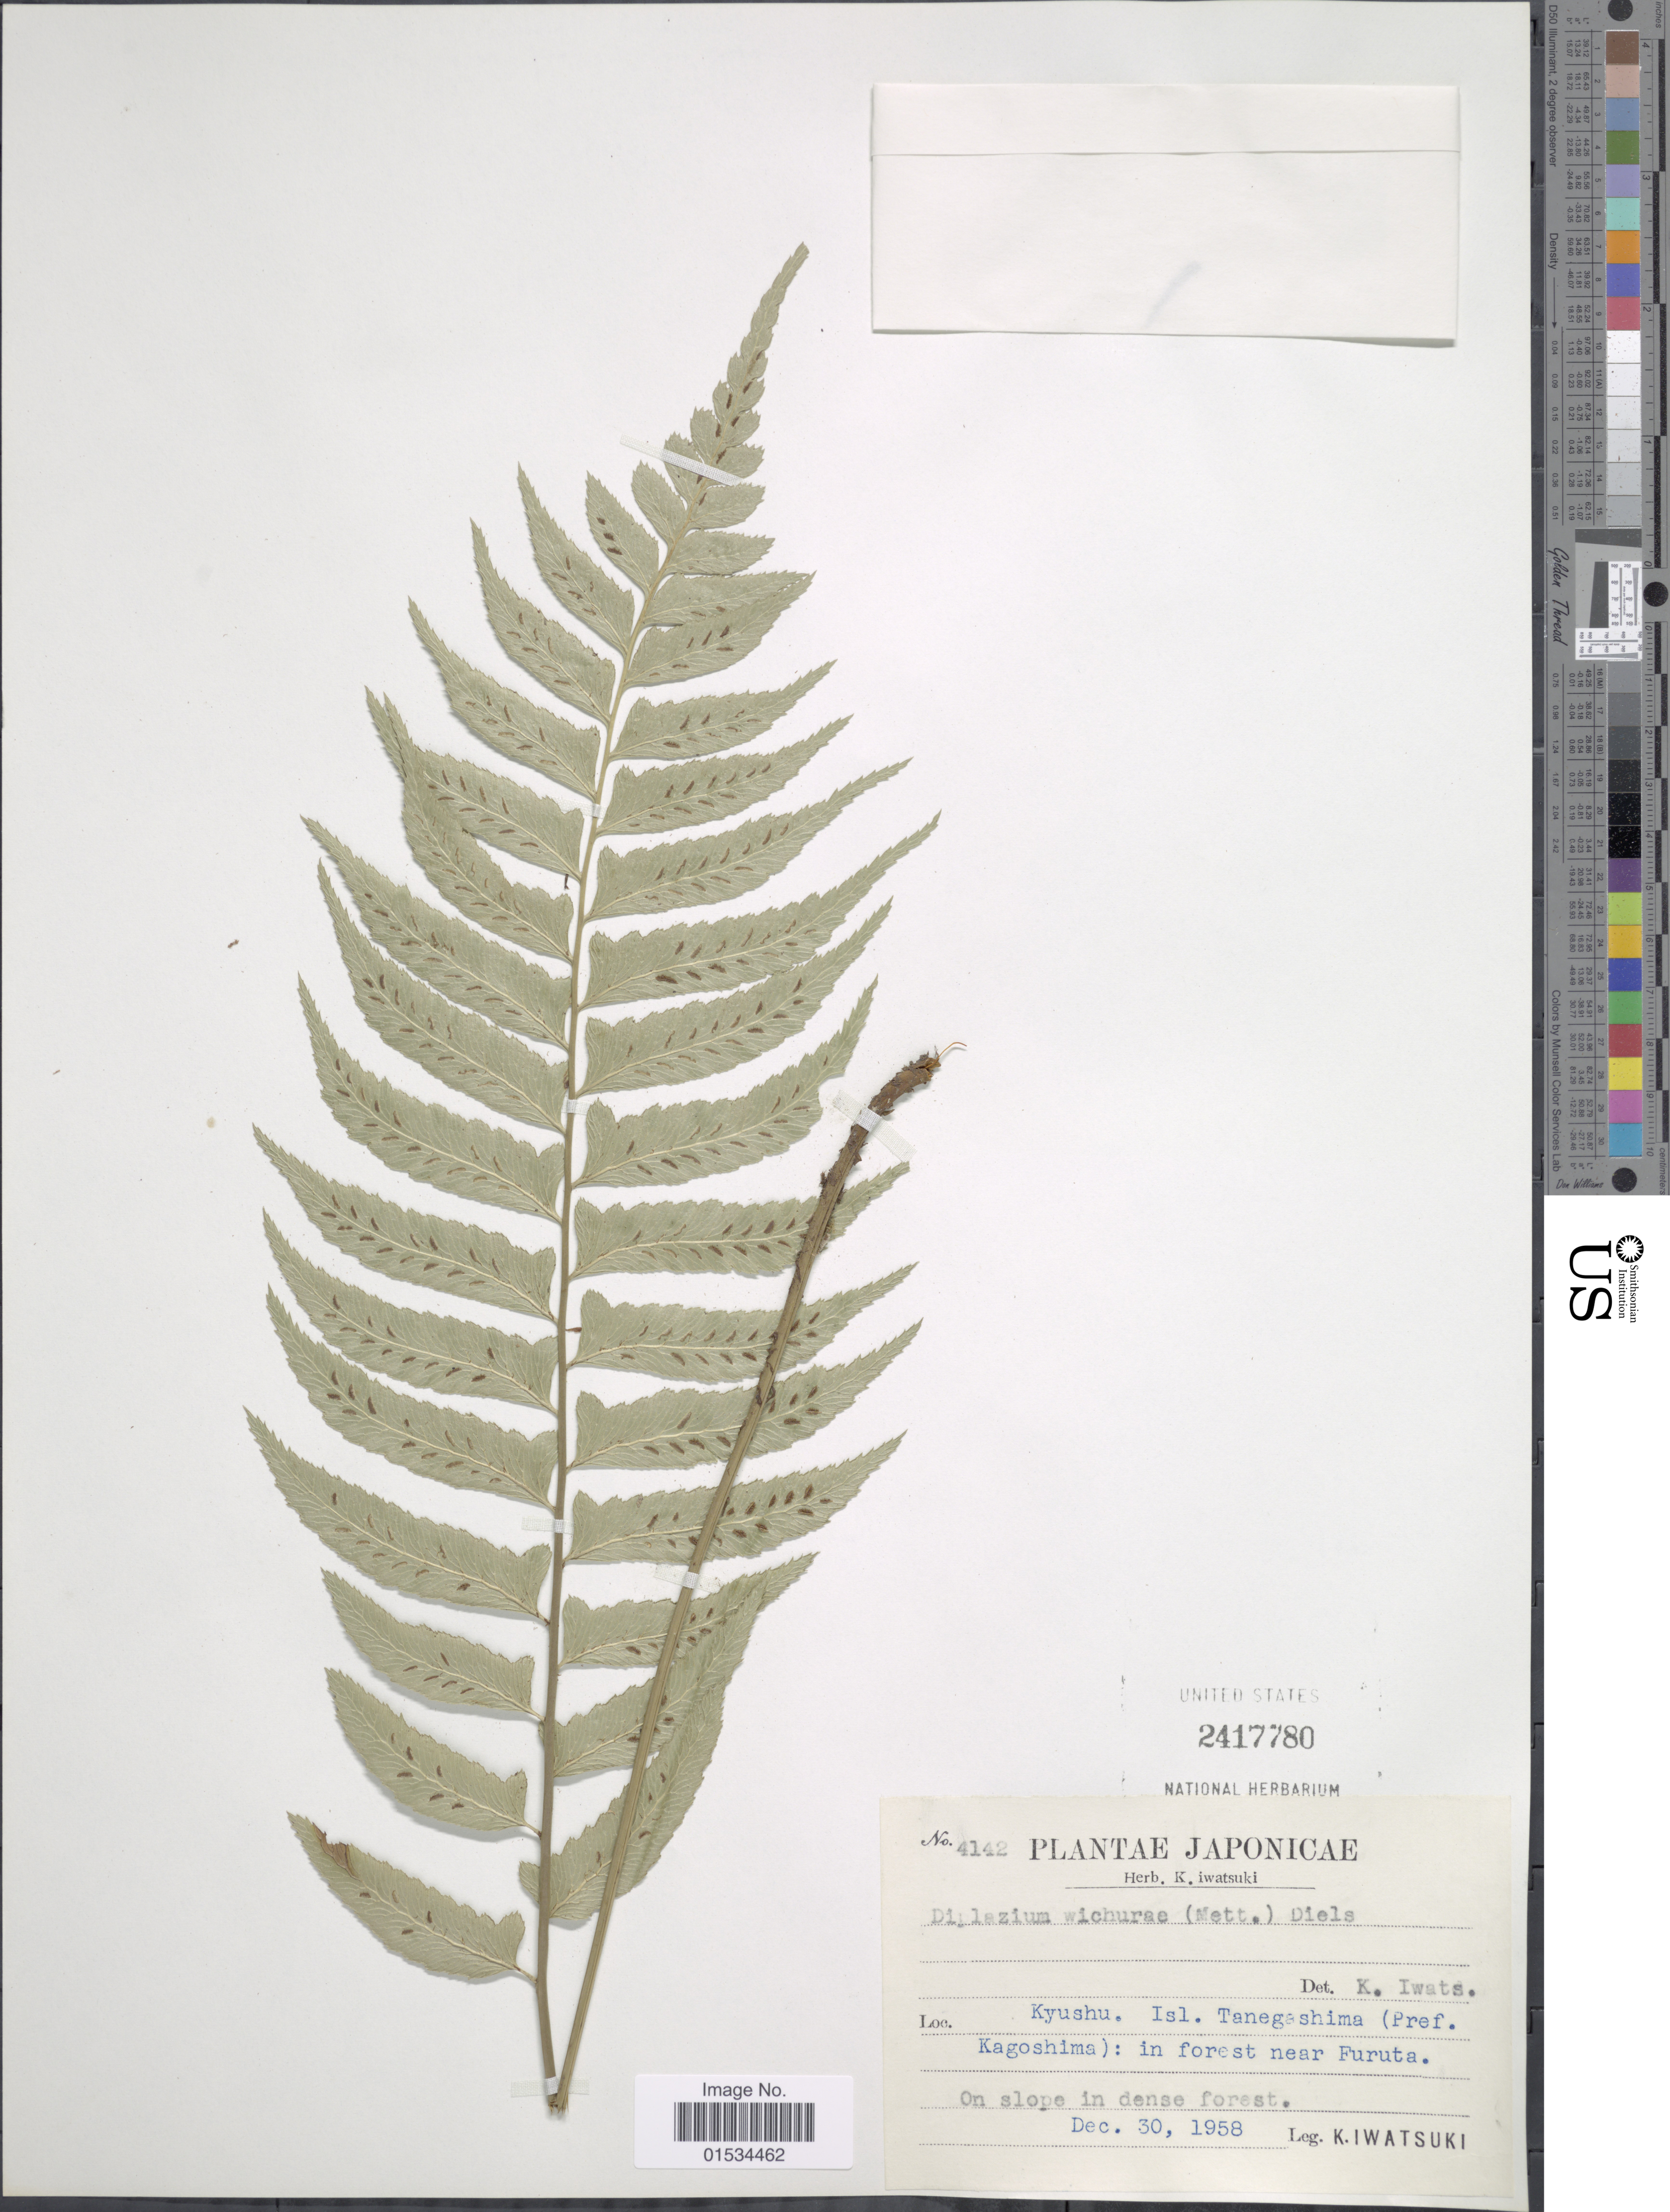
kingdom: Plantae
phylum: Tracheophyta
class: Polypodiopsida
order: Polypodiales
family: Athyriaceae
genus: Diplazium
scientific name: Diplazium wichurae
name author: (Mett.) Diels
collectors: K. Iwatsuki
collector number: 4142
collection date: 1958-12-30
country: Japan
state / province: Kagosima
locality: Kyushu. Isl. Tanegashima: in forest near Furuta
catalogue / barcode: US 2417780